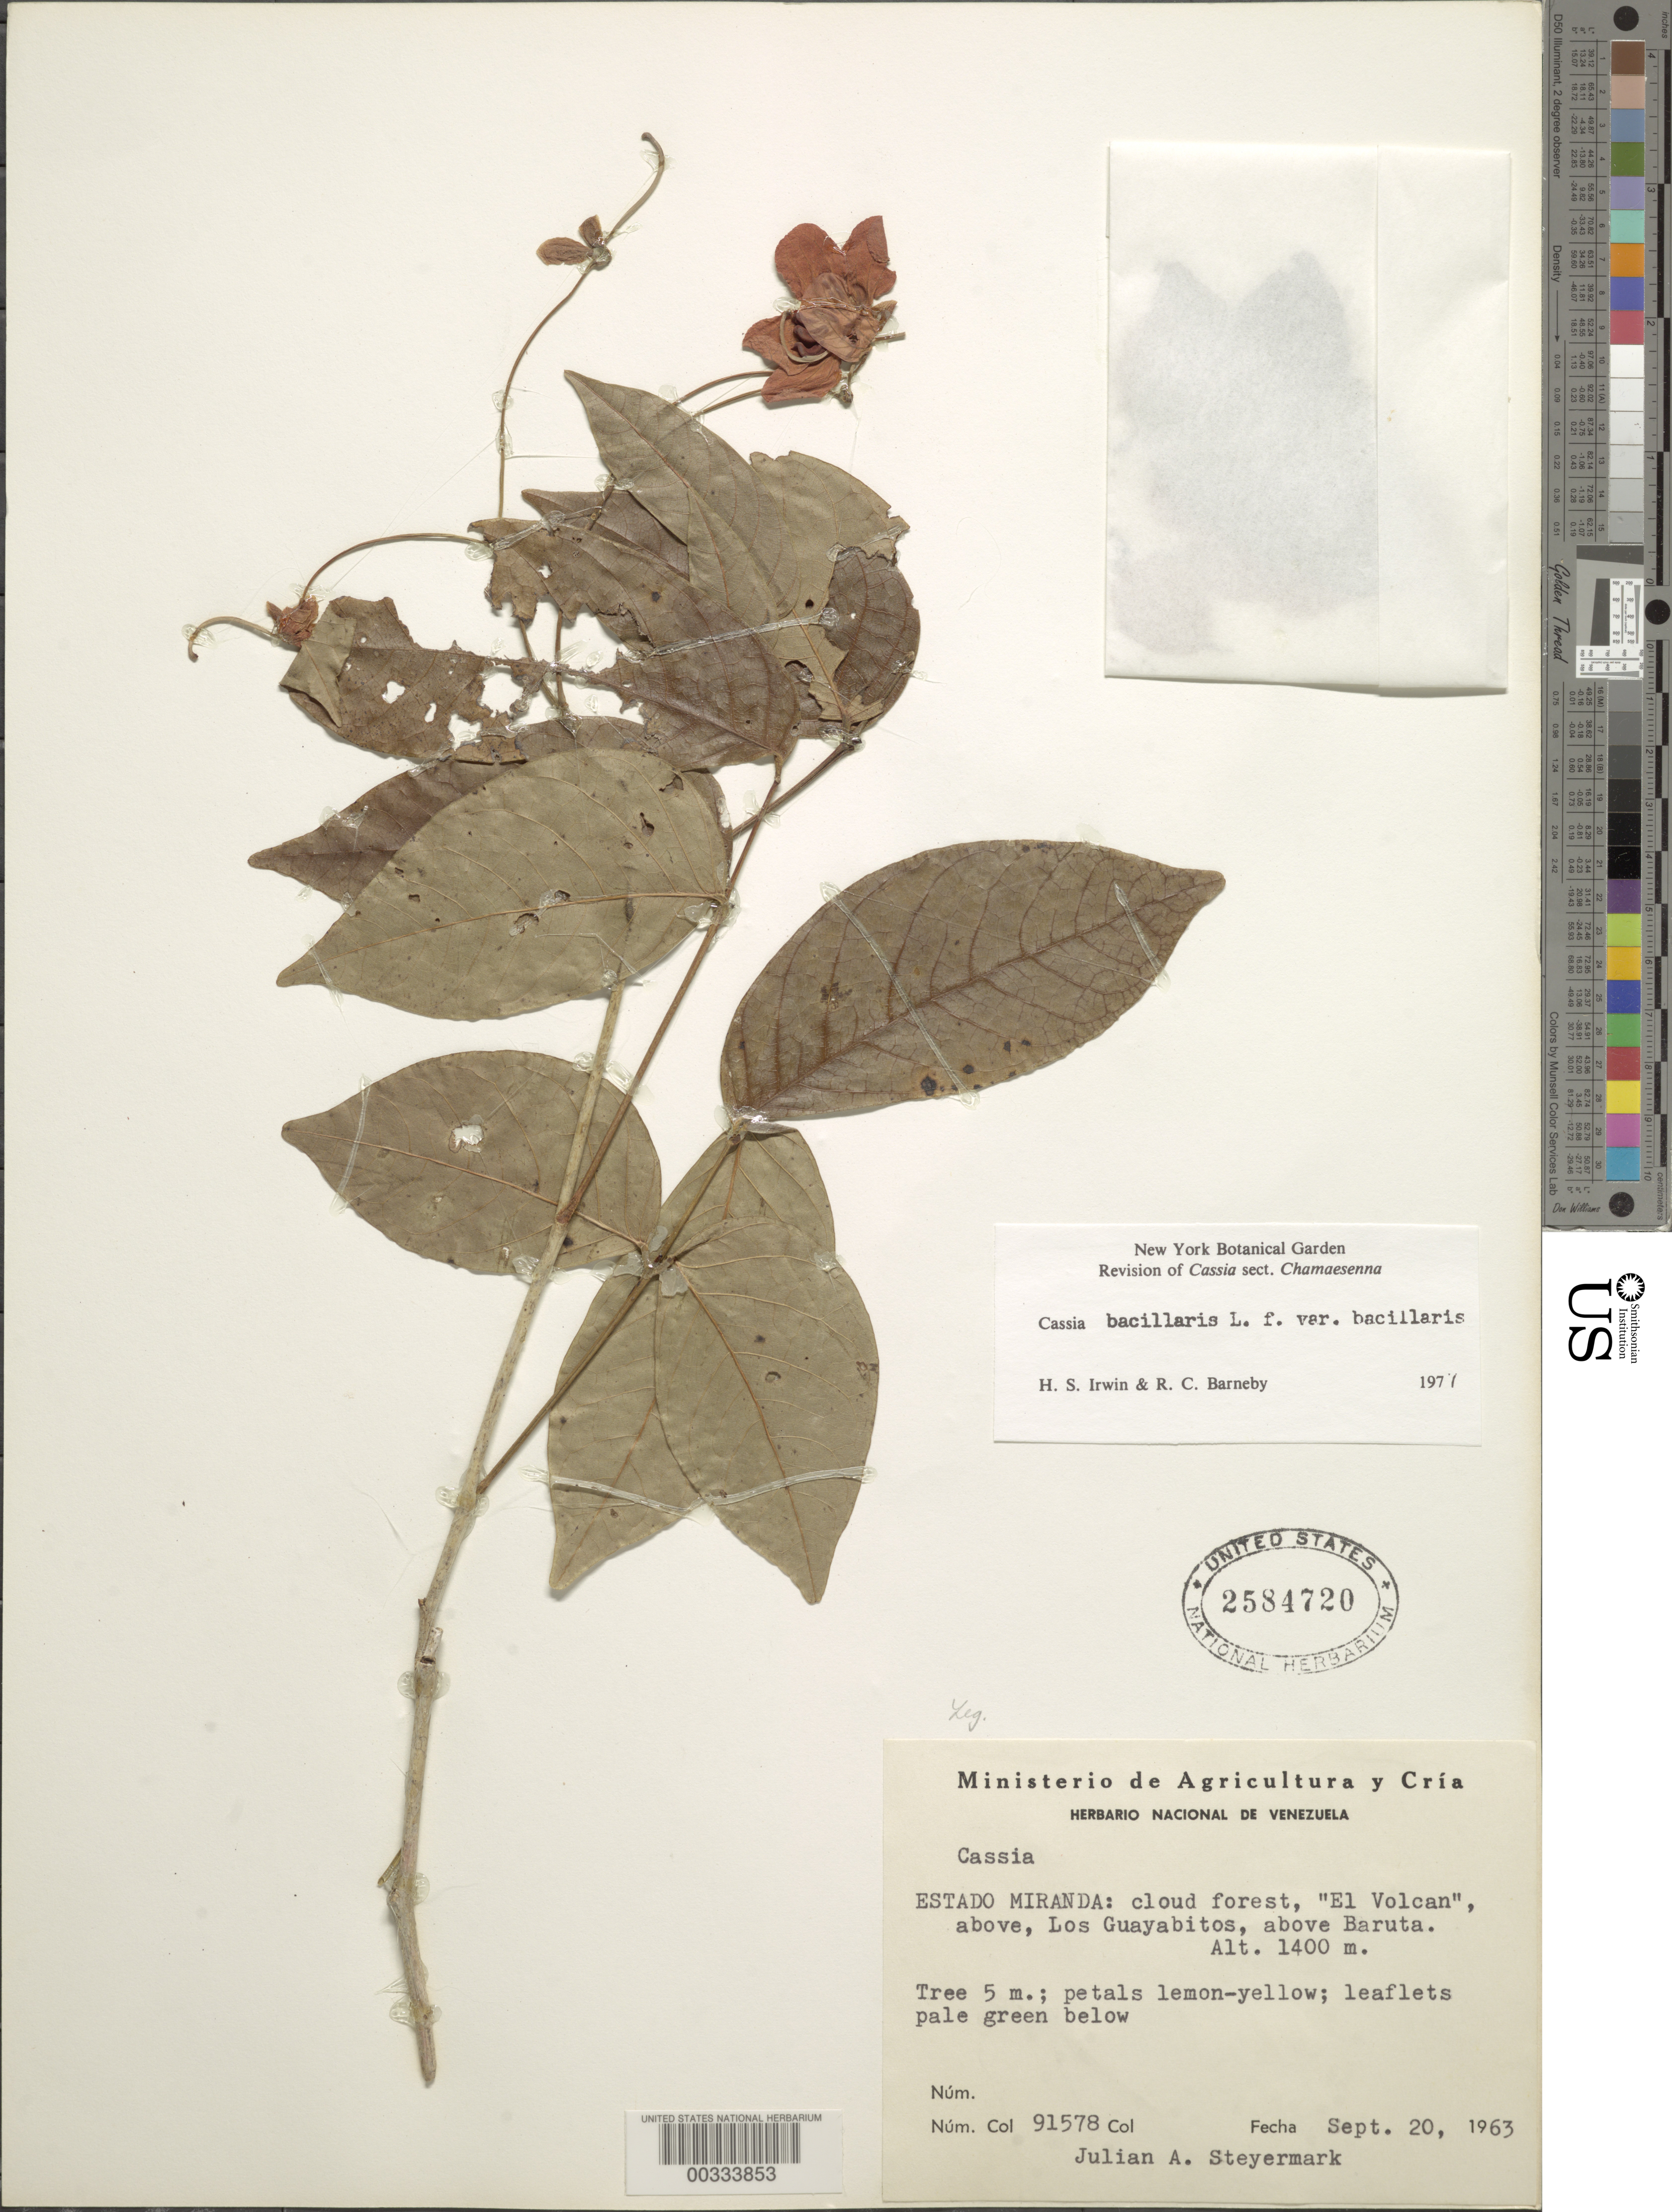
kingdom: Plantae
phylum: Tracheophyta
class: Magnoliopsida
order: Fabales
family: Fabaceae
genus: Senna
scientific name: Senna bacillaris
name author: (L. f.) H.S. Irwin & Barneby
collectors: J. Steyermark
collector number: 91578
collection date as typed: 20 Sep 1963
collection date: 1963-09-20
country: Venezuela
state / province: Miranda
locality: "El Volcan" above, Los Guayabitos, above Baruta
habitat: Cloud forest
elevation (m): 1400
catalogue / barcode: US 2584720